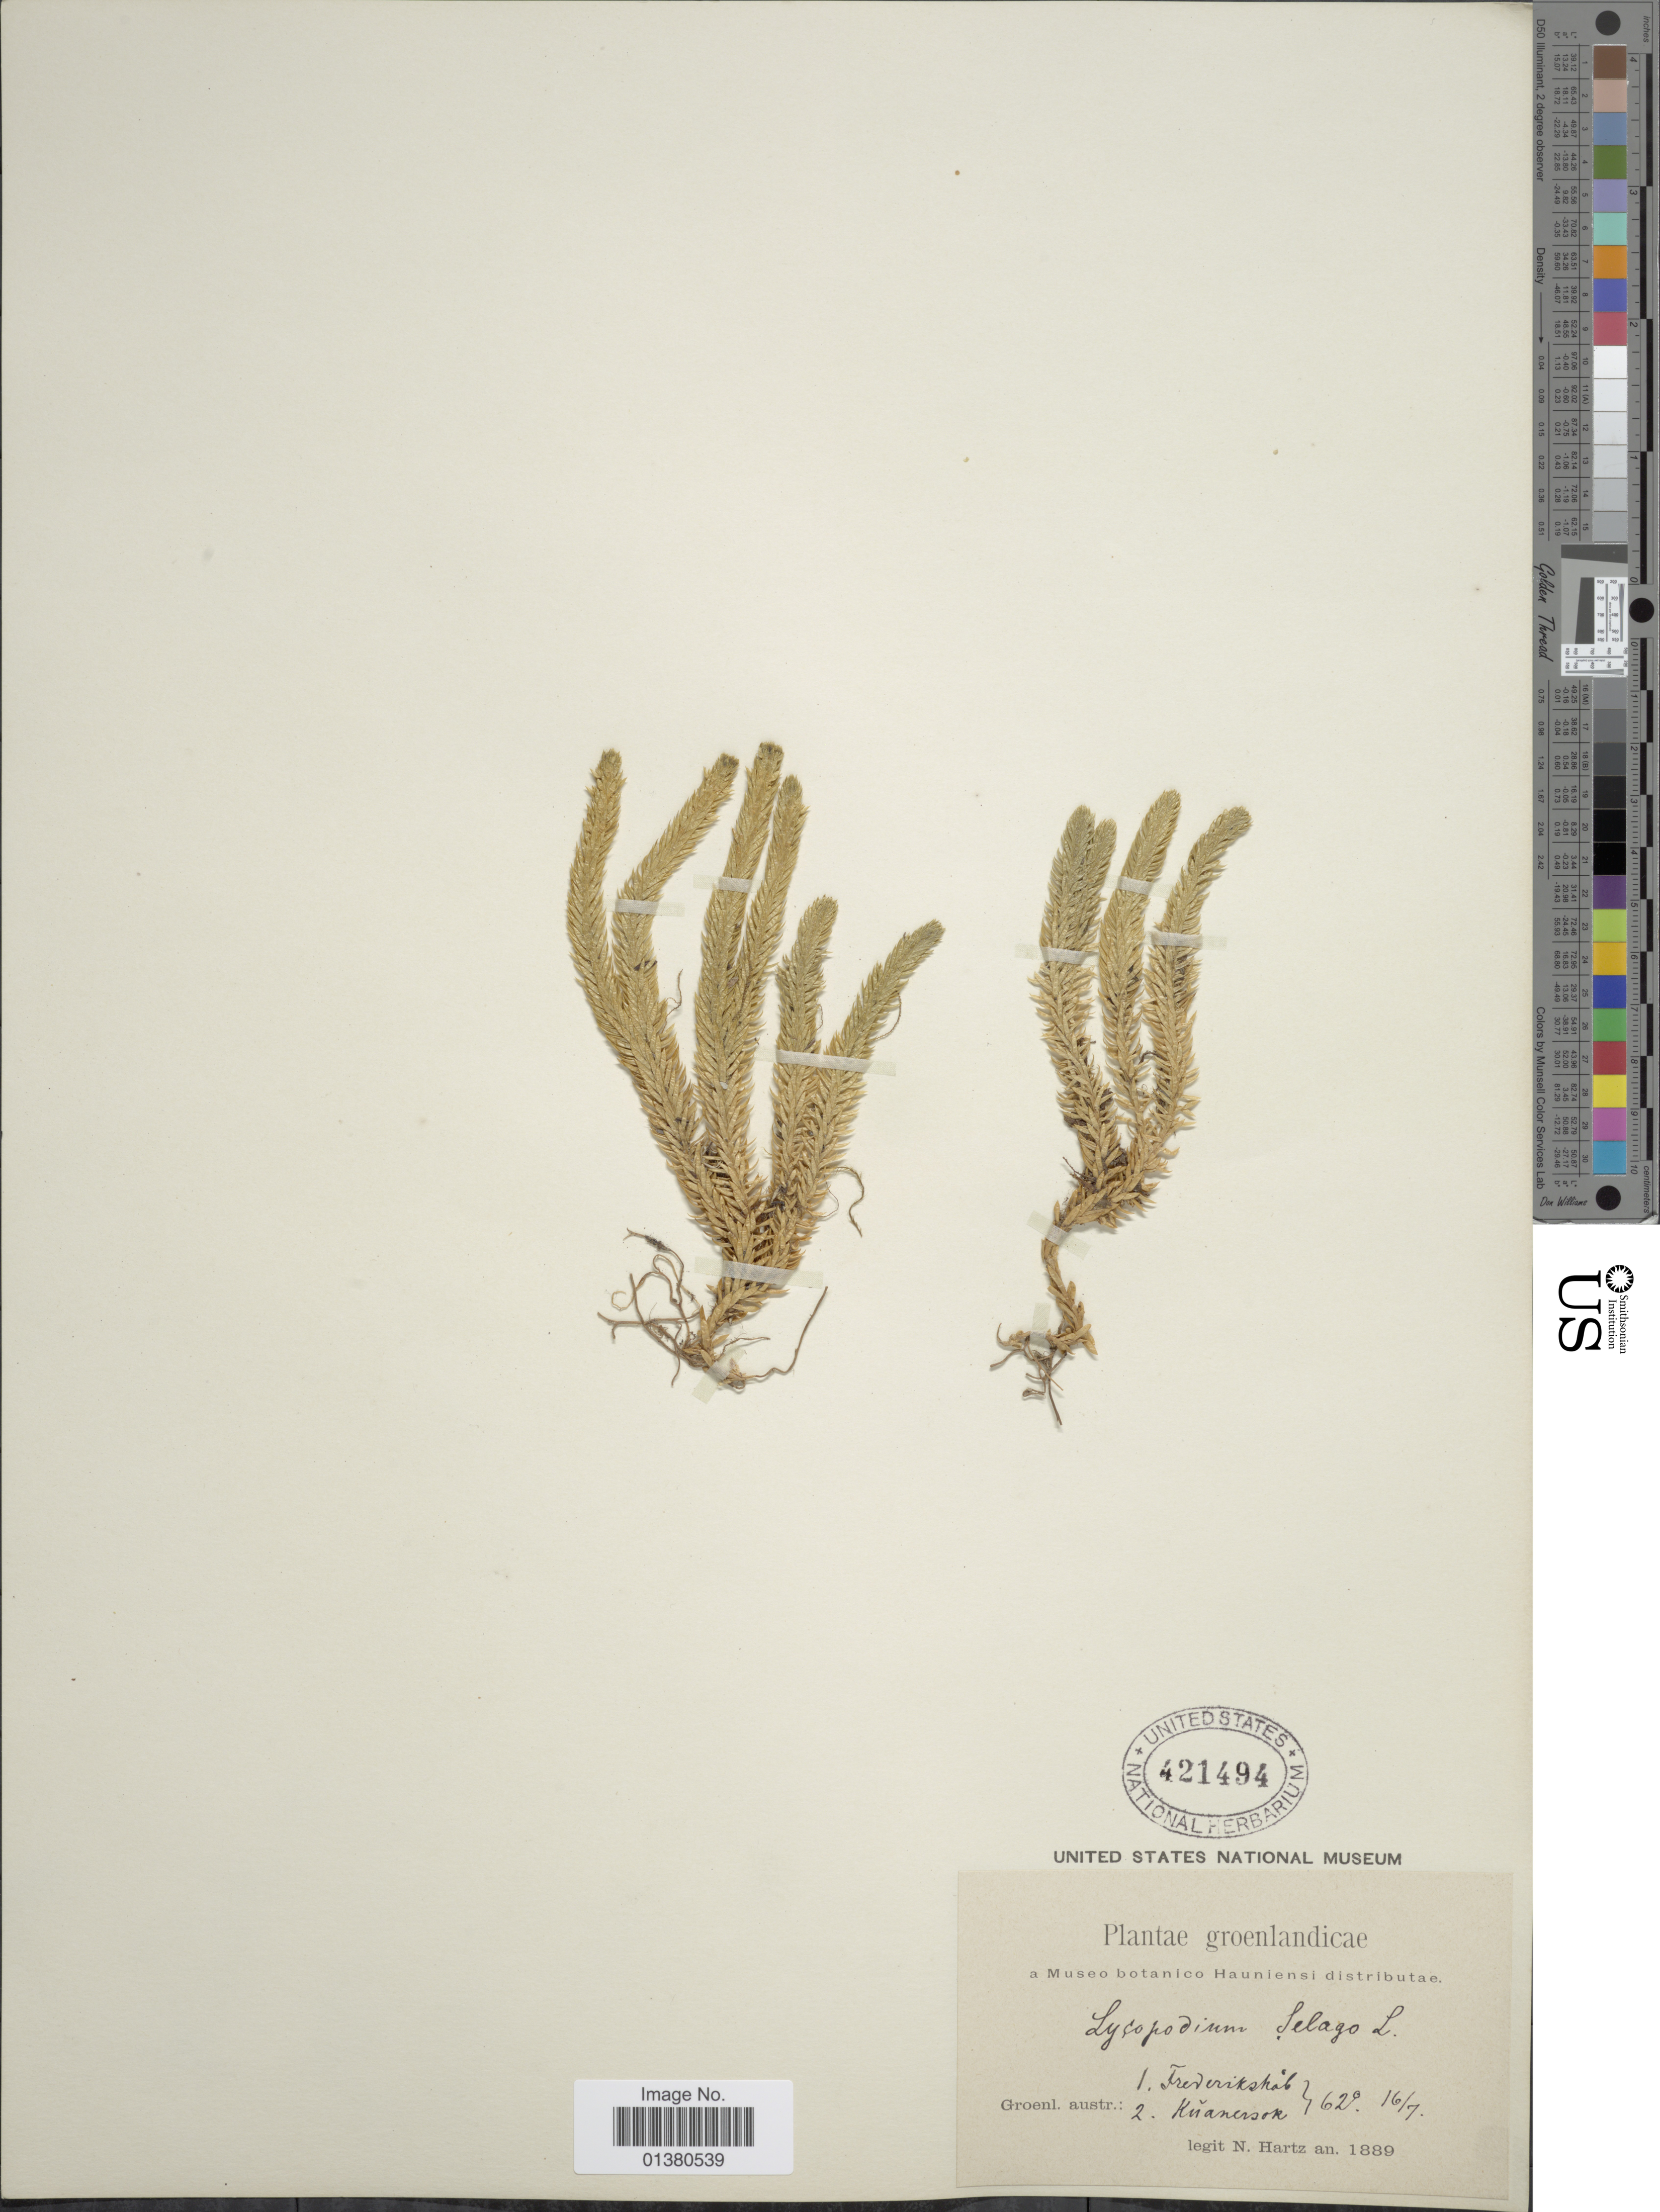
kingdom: Plantae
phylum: Tracheophyta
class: Lycopodiopsida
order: Lycopodiales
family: Lycopodiaceae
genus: Huperzia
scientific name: Huperzia selago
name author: (L.) Bernh. ex Schrank & Mart.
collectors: N. Hartz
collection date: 1889-07-16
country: Greenland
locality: Groenl.aust, Frederikshåb, Kuanersok.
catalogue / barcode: US 421494